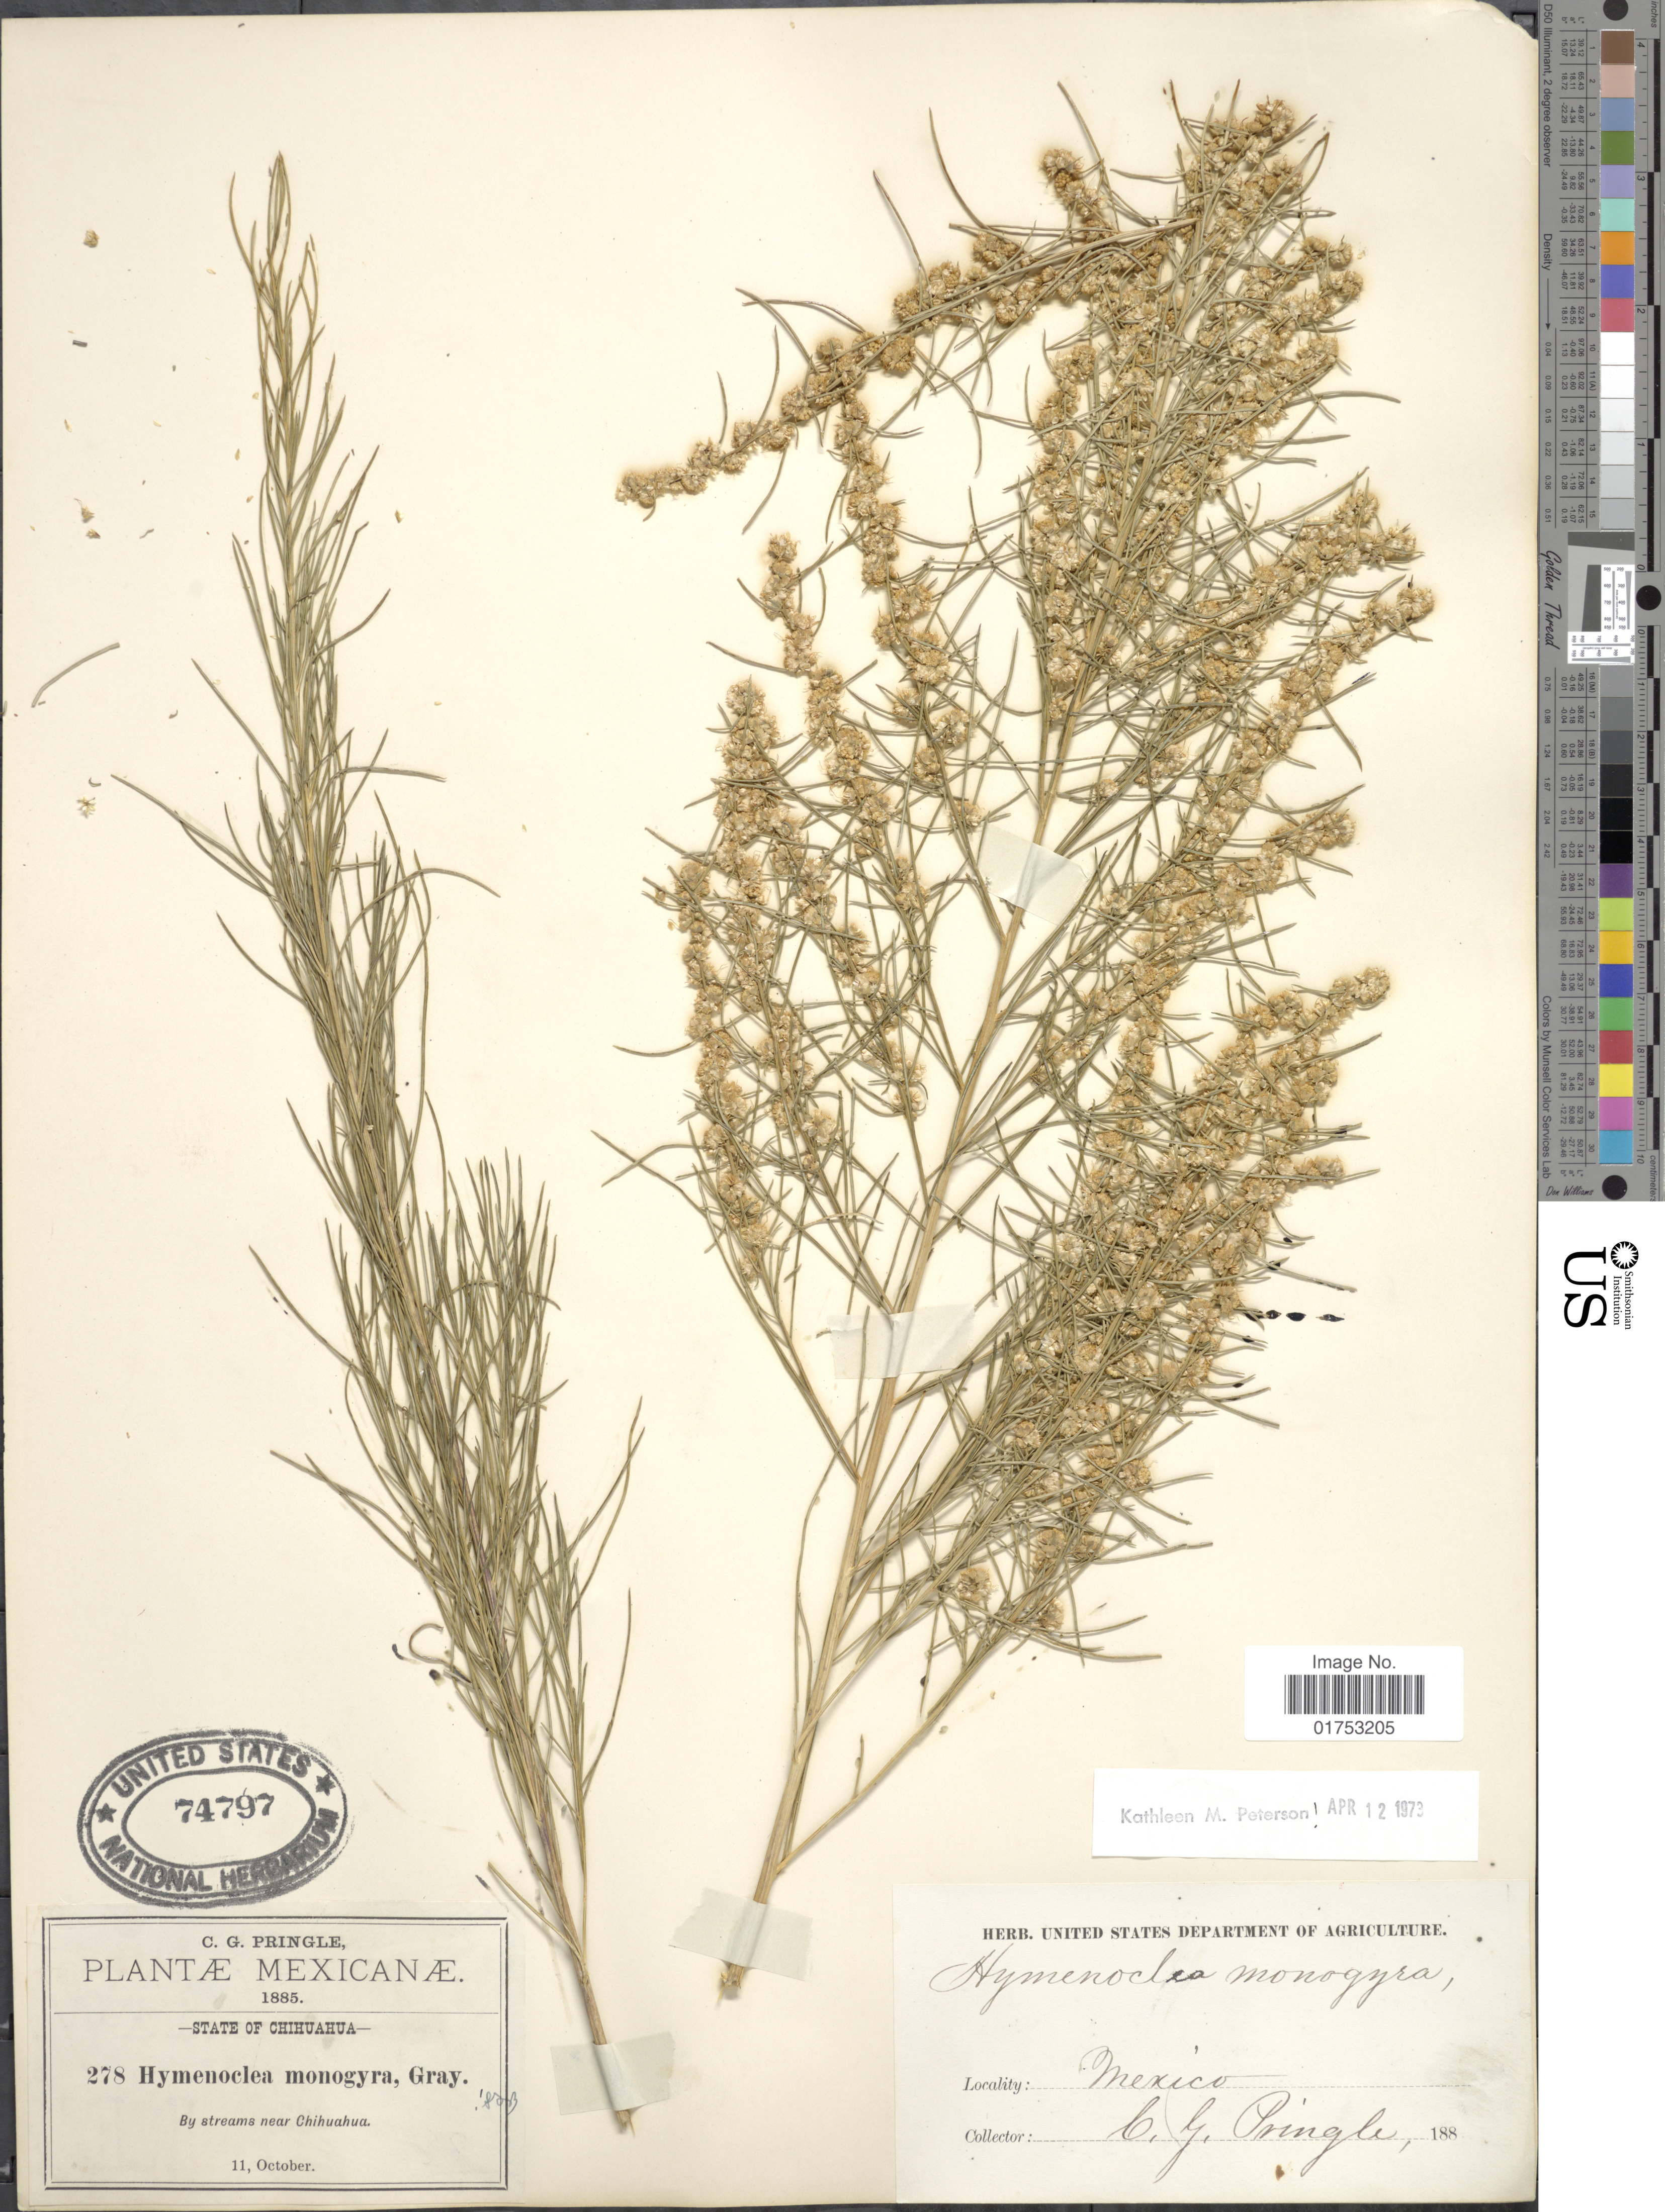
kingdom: Plantae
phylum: Tracheophyta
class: Magnoliopsida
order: Asterales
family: Asteraceae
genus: Hymenoclea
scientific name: Hymenoclea monogyra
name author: Torr. & A. Gray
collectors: C. G. Pringle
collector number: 278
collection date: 1885-10-11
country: Mexico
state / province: Chihuahua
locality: Near Chihuahua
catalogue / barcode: US 74797